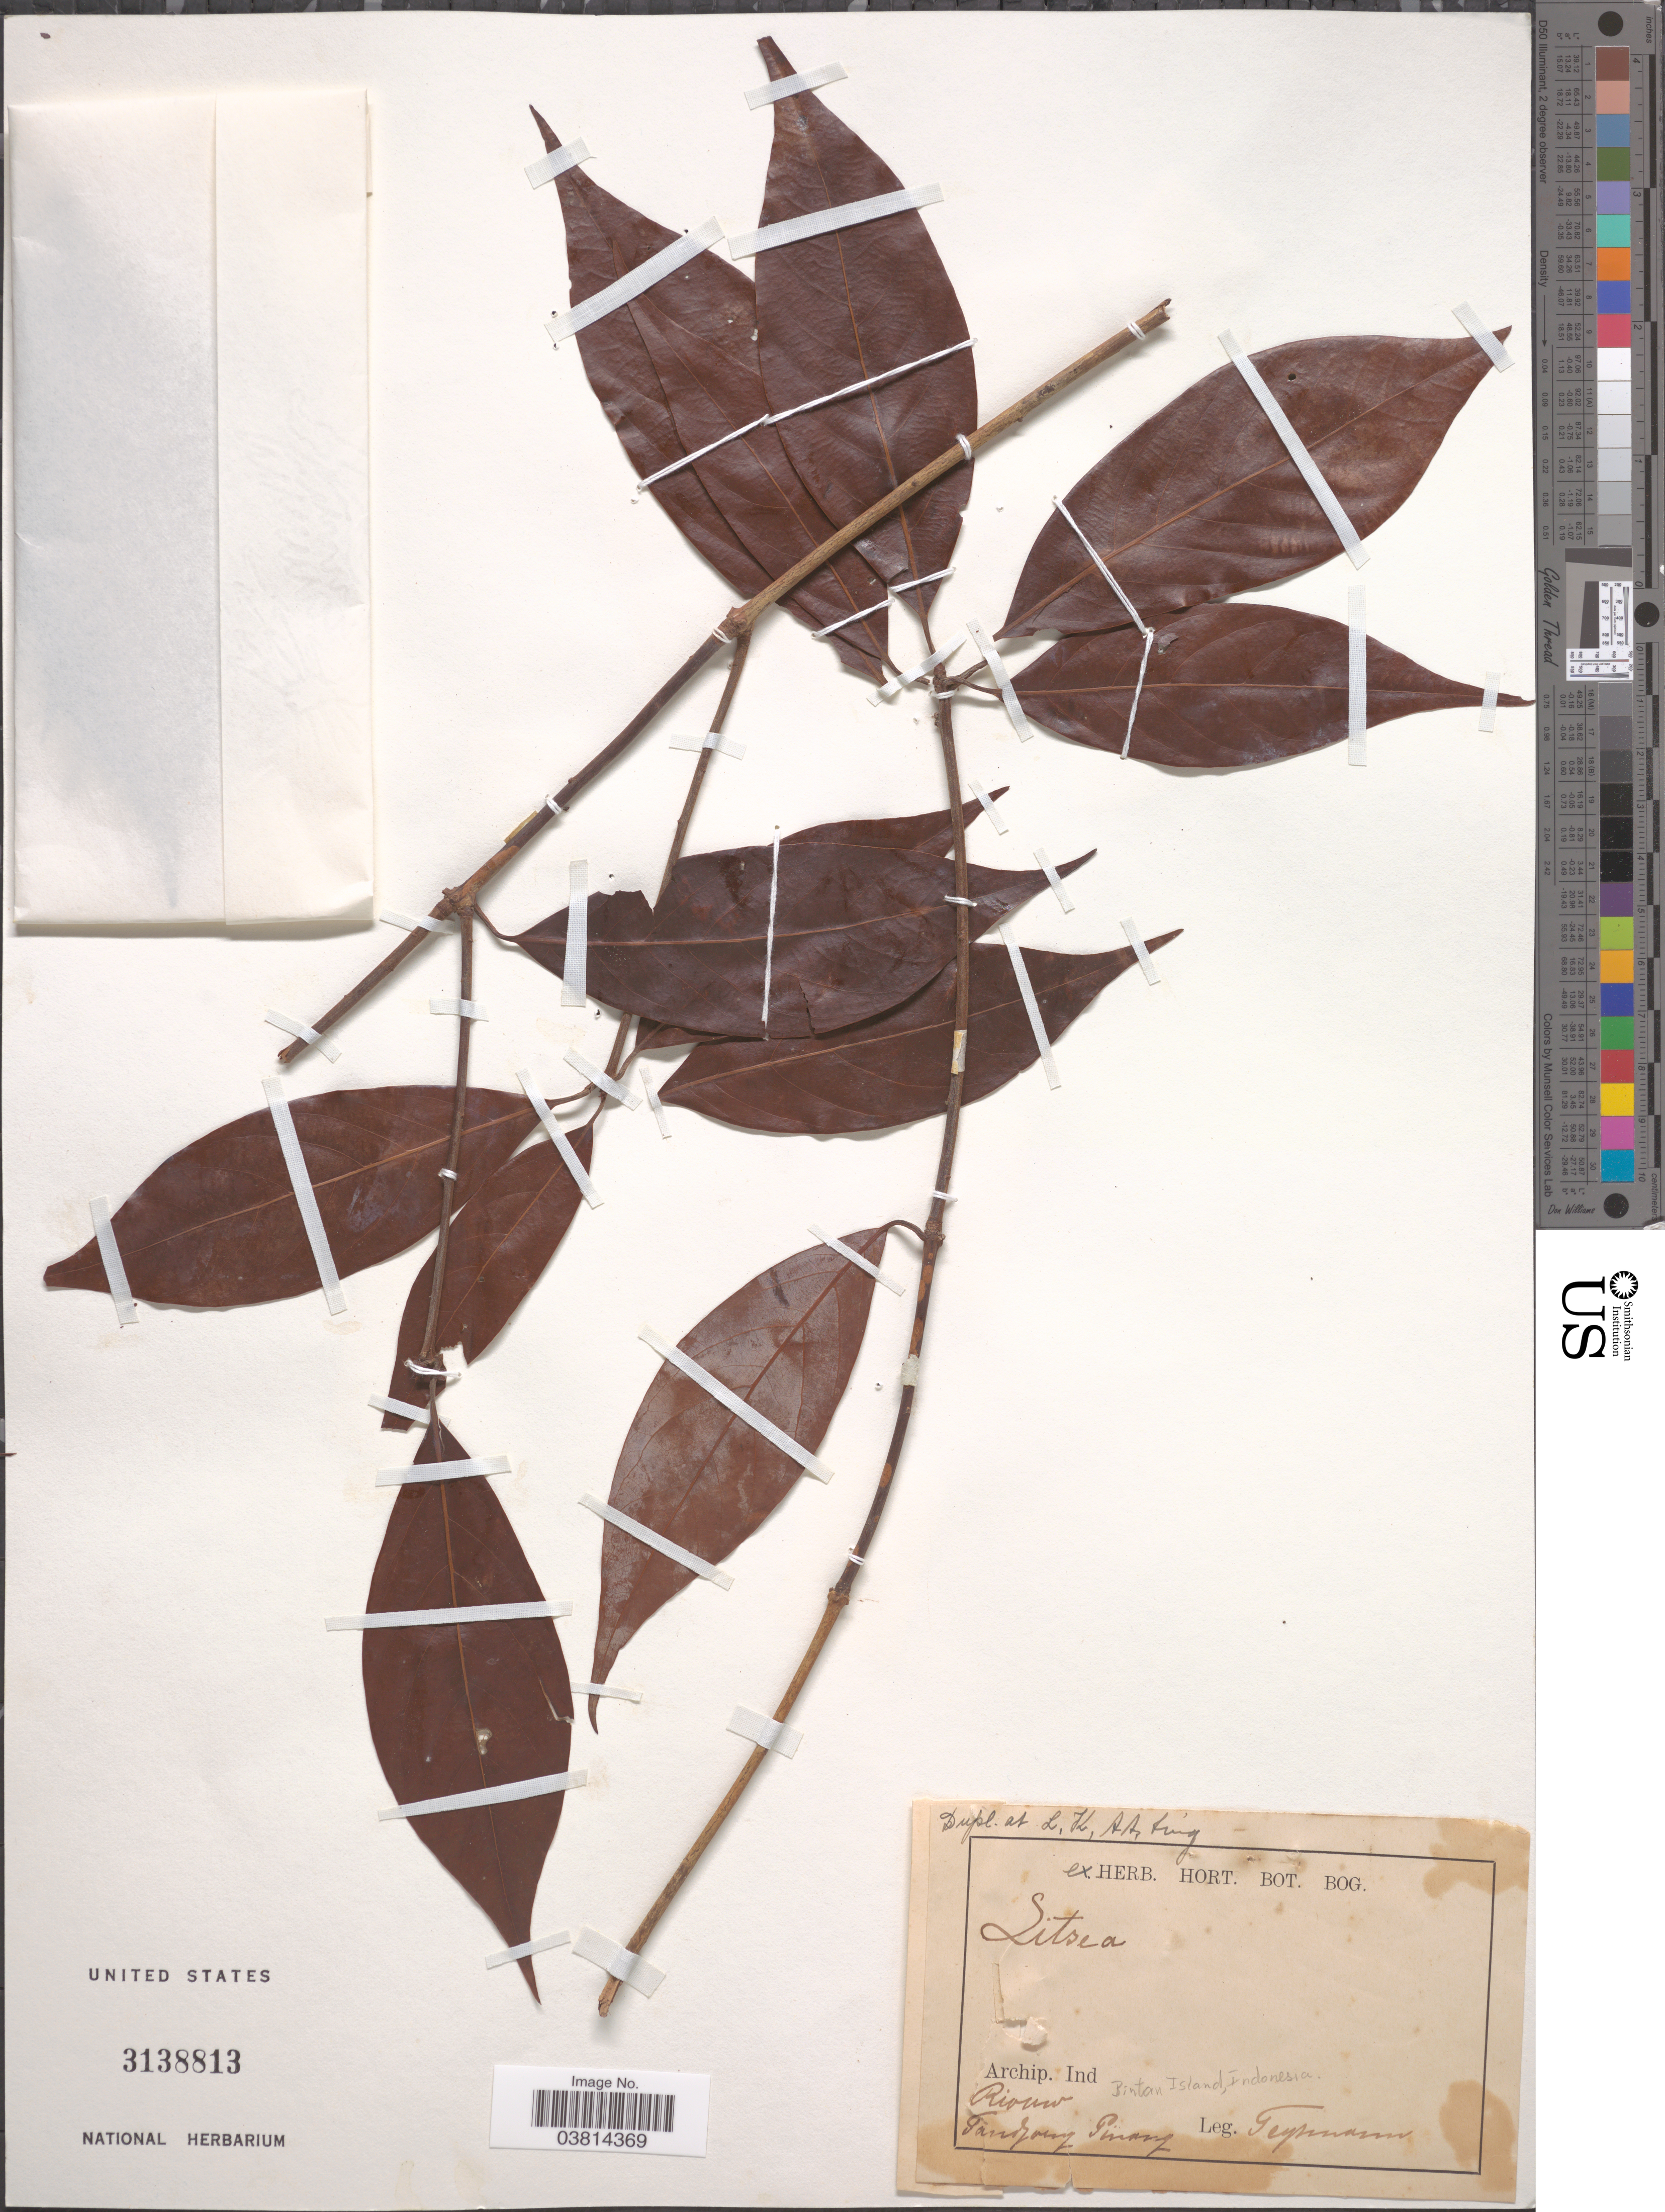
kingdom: Plantae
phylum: Tracheophyta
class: Magnoliopsida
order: Laurales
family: Lauraceae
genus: Litsea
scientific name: Litsea sp.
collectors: Teysmann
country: Indonesia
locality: Archip. Ind. Bintan Island. Tanjung Pinang.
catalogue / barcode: US 3138813